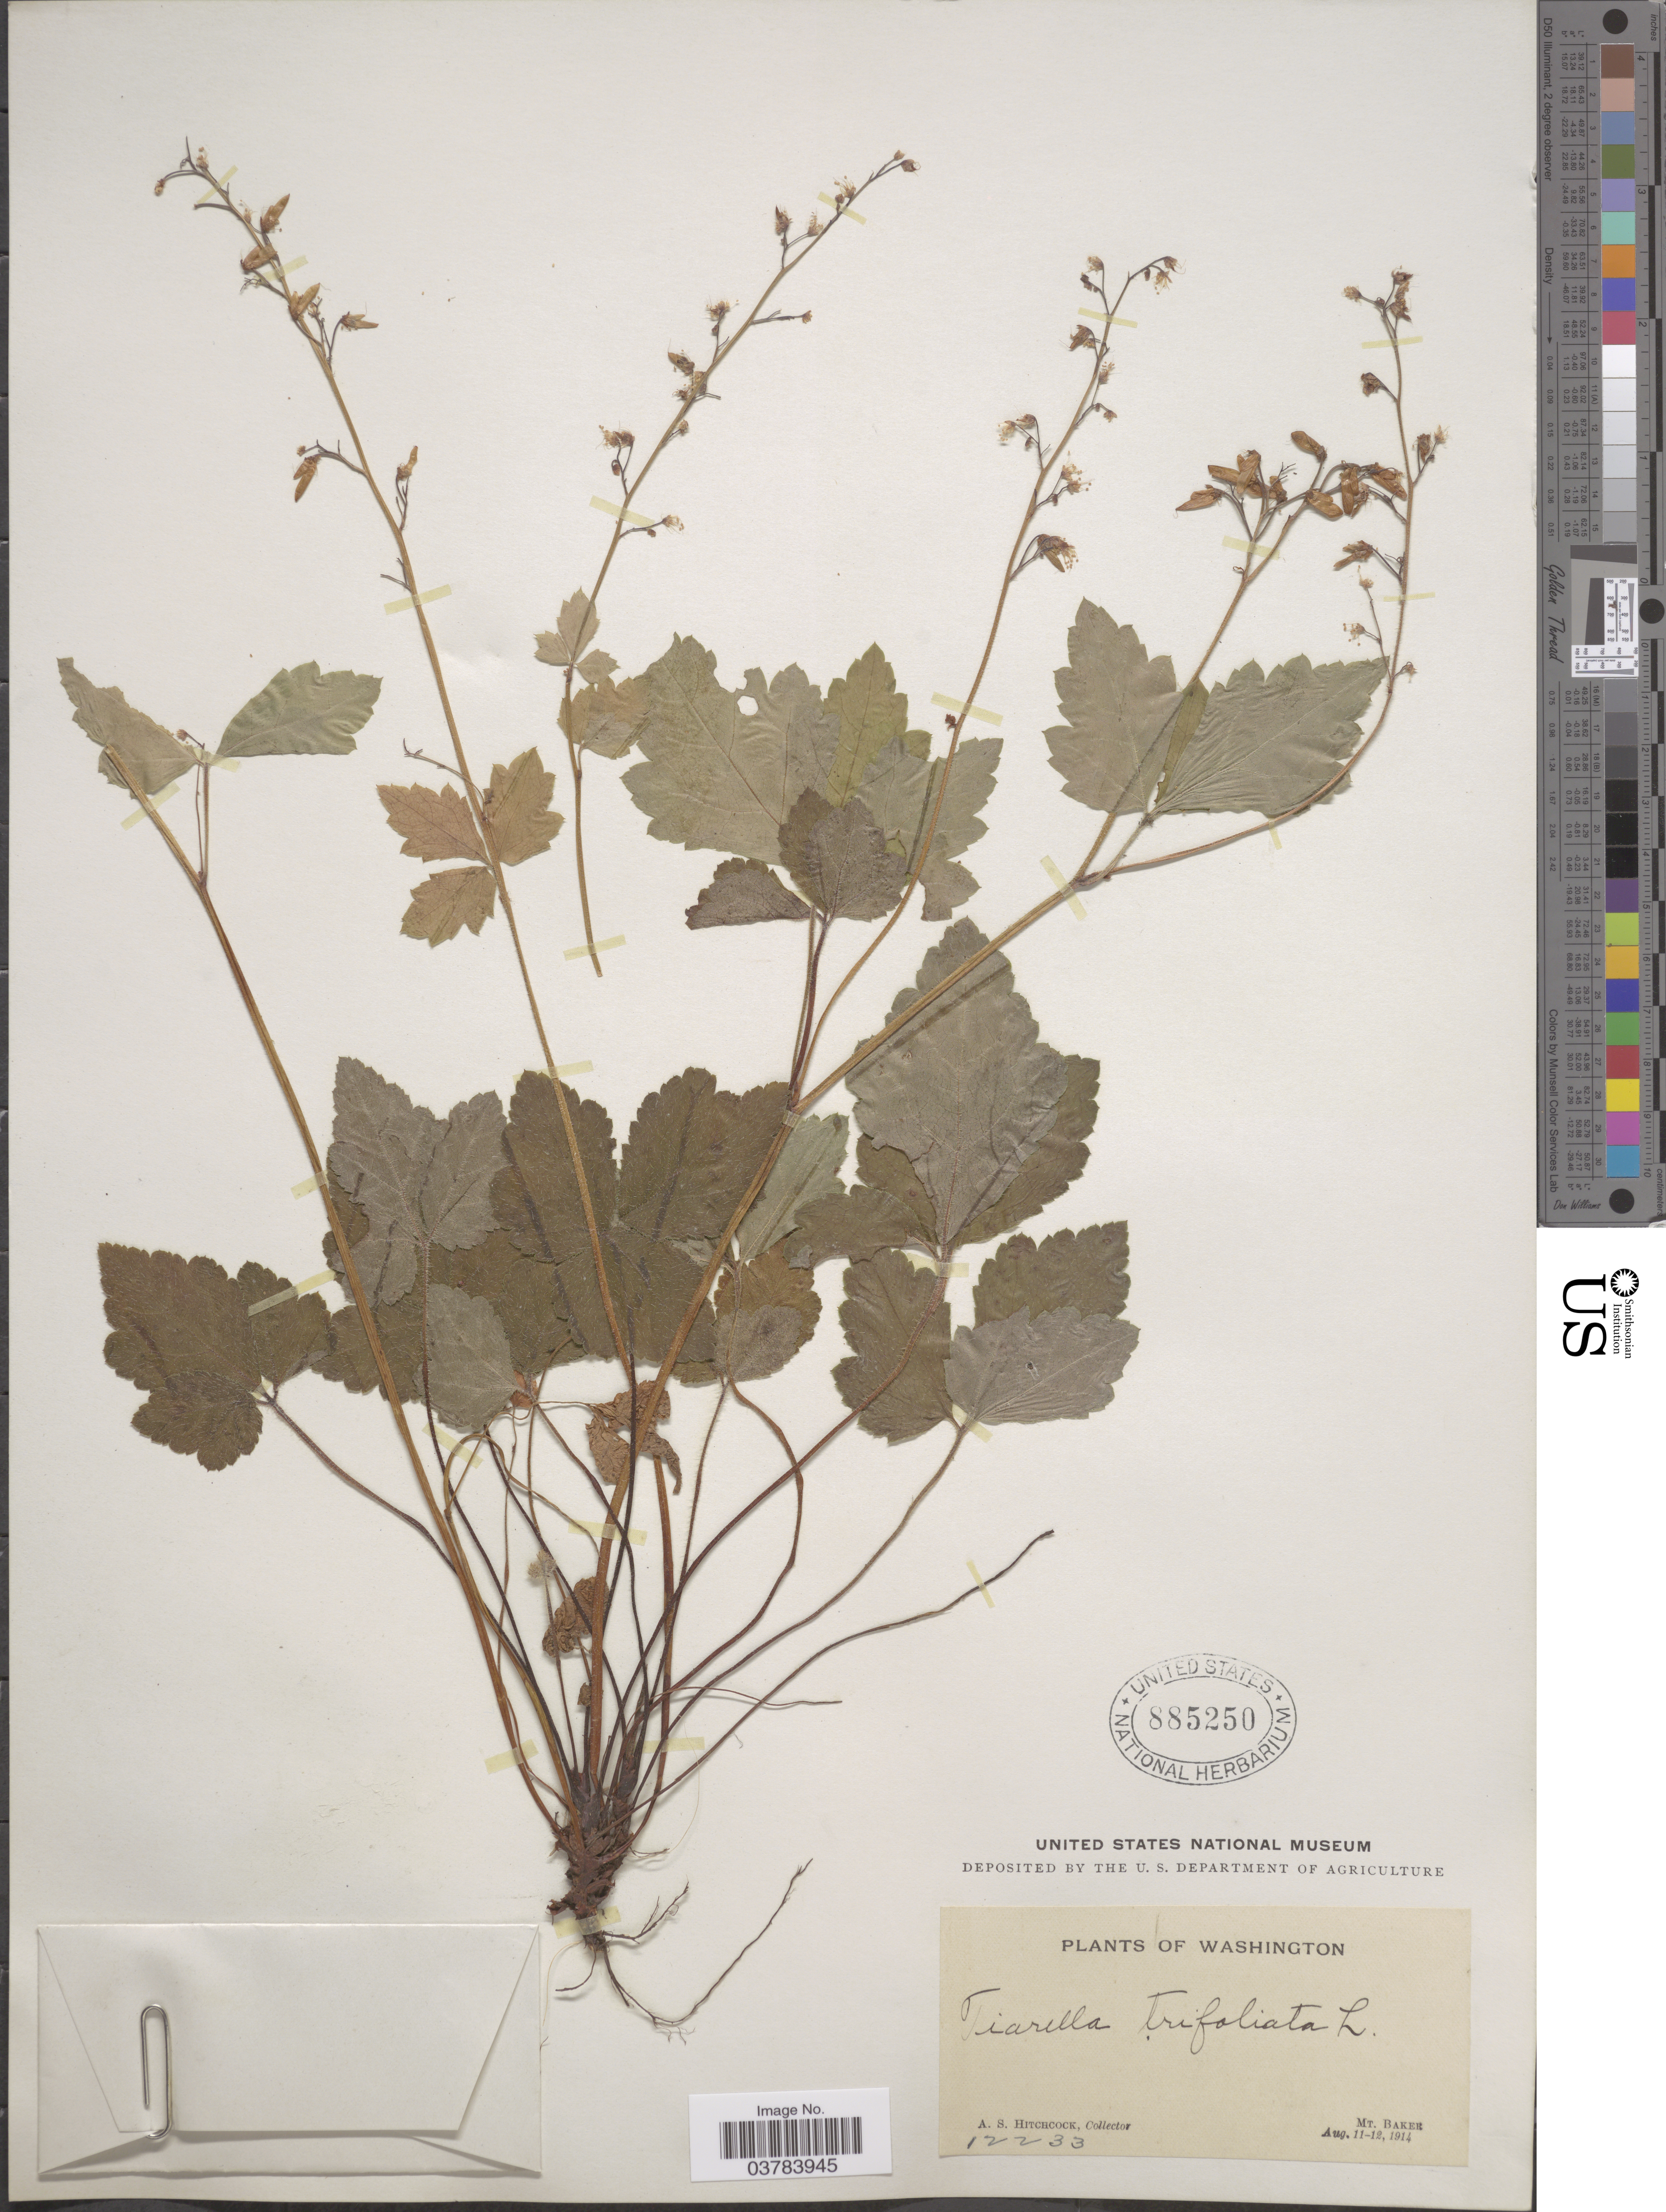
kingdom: Plantae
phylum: Tracheophyta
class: Magnoliopsida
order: Saxifragales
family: Saxifragaceae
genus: Tiarella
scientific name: Tiarella trifoliata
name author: L.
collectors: A. S. Hitchcock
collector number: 12233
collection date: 1914-08-11/1914-08-12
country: United States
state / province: Washington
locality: Mt. Baker.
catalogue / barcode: US 885250